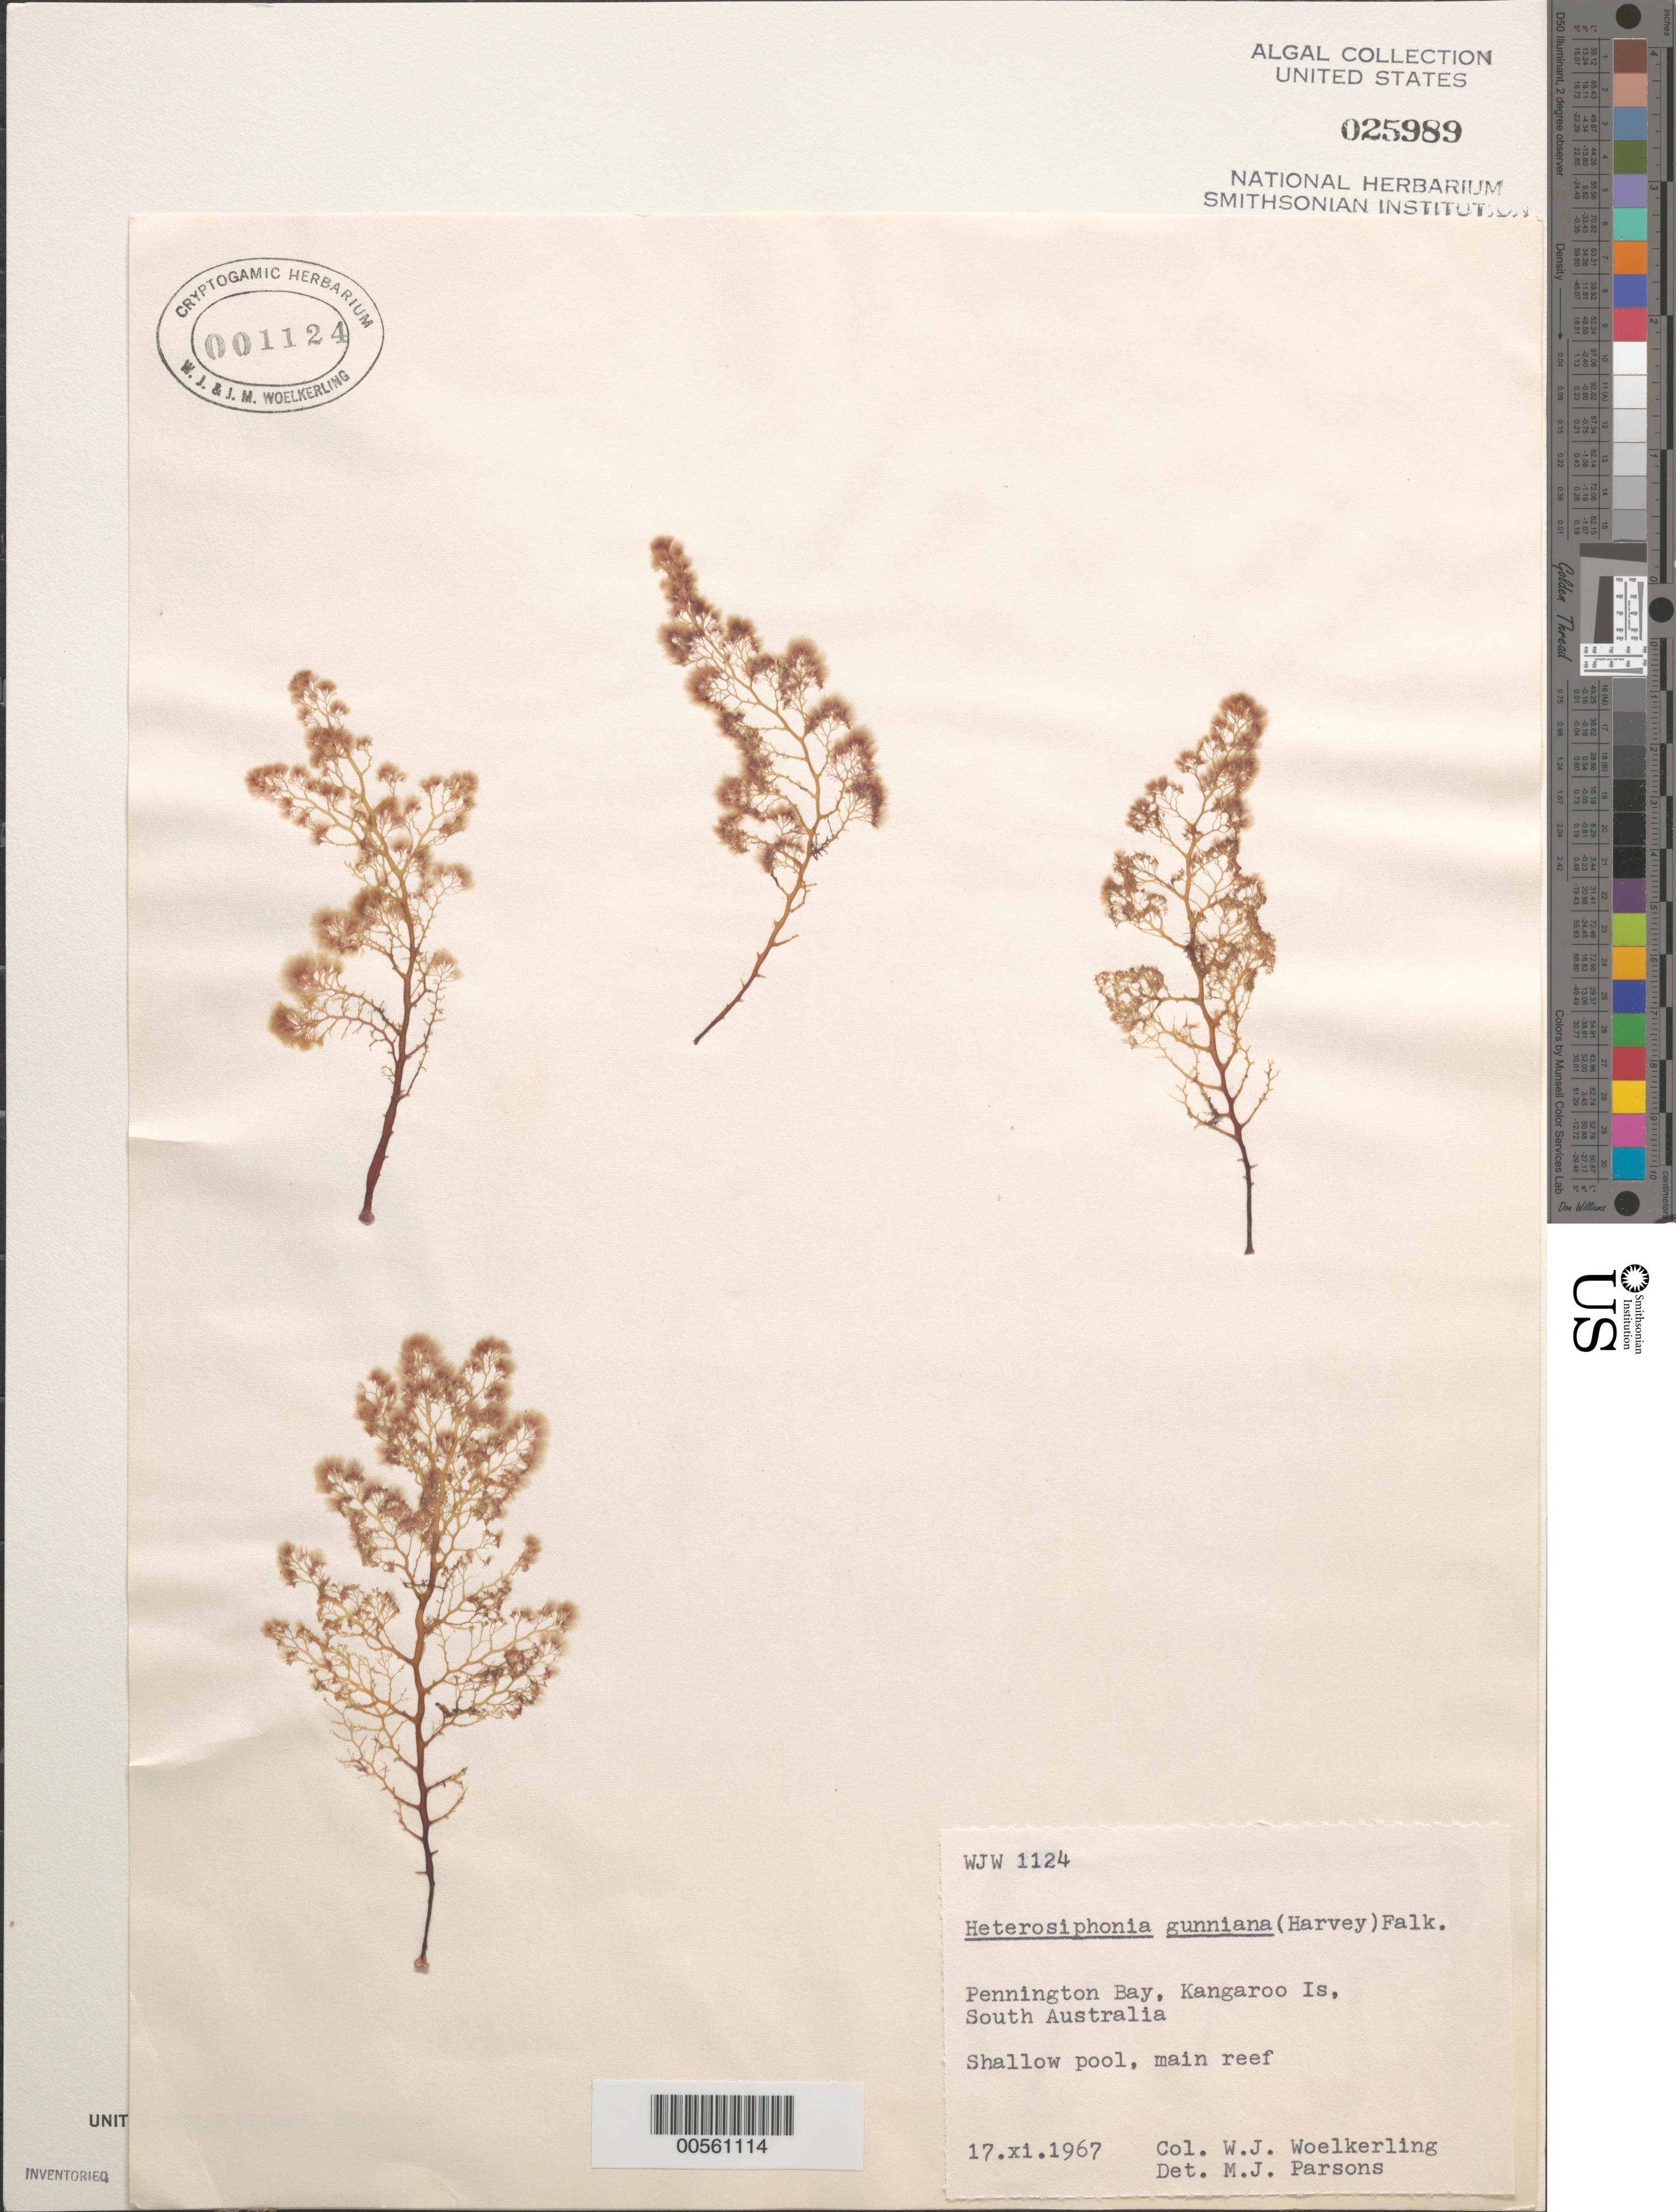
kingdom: Plantae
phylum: Rhodophyta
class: Florideophyceae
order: Ceramiales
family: Dasyaceae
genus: Heterosiphonia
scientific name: Heterosiphonia gunniana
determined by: Parsons, M. J.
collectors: W. Woelkerling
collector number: WJW 1124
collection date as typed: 17 Nov 1967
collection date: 1967-11-17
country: Australia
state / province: South Australia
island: Kangaroo Island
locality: Pennington Bay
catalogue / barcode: US 25989